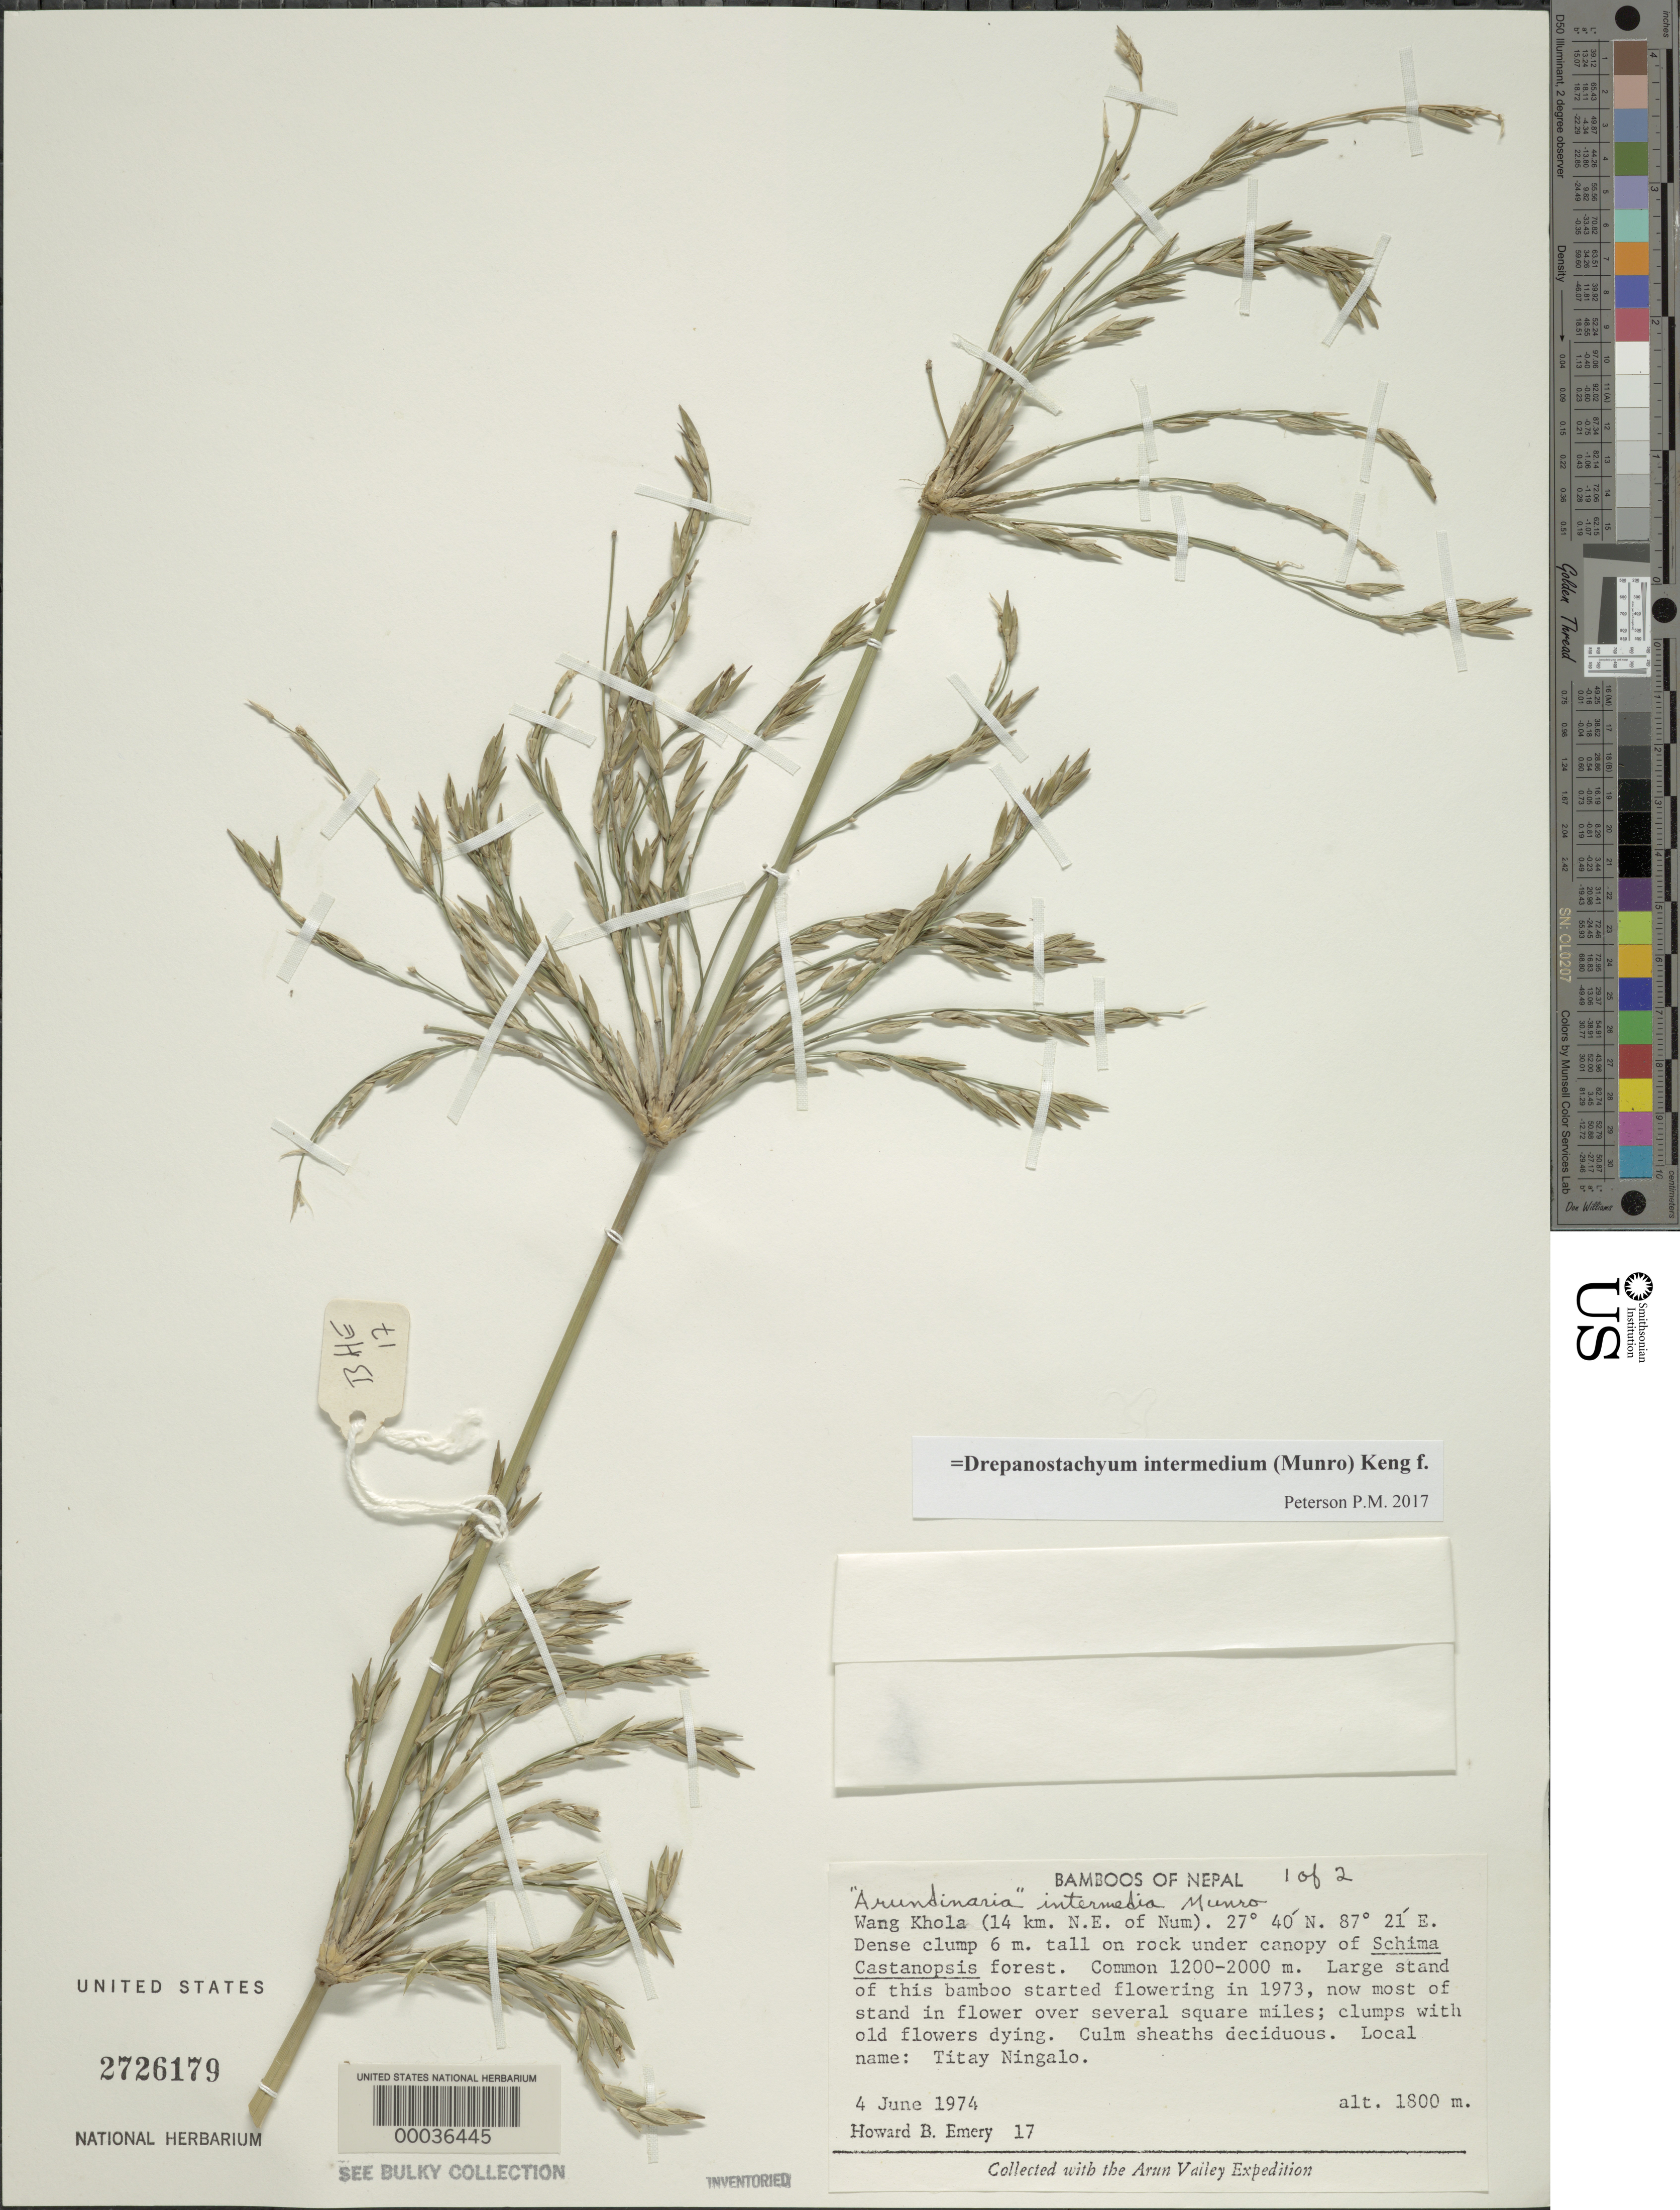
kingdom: Plantae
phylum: Tracheophyta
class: Liliopsida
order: Poales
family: Poaceae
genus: Drepanostachyum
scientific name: Drepanostachyum intermedium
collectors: H. B. Emery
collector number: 17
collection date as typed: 04 Jun 1974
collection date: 1974-06-04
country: Nepal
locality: Wang khola (14 km ne of num)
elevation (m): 1800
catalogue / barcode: US 2726179